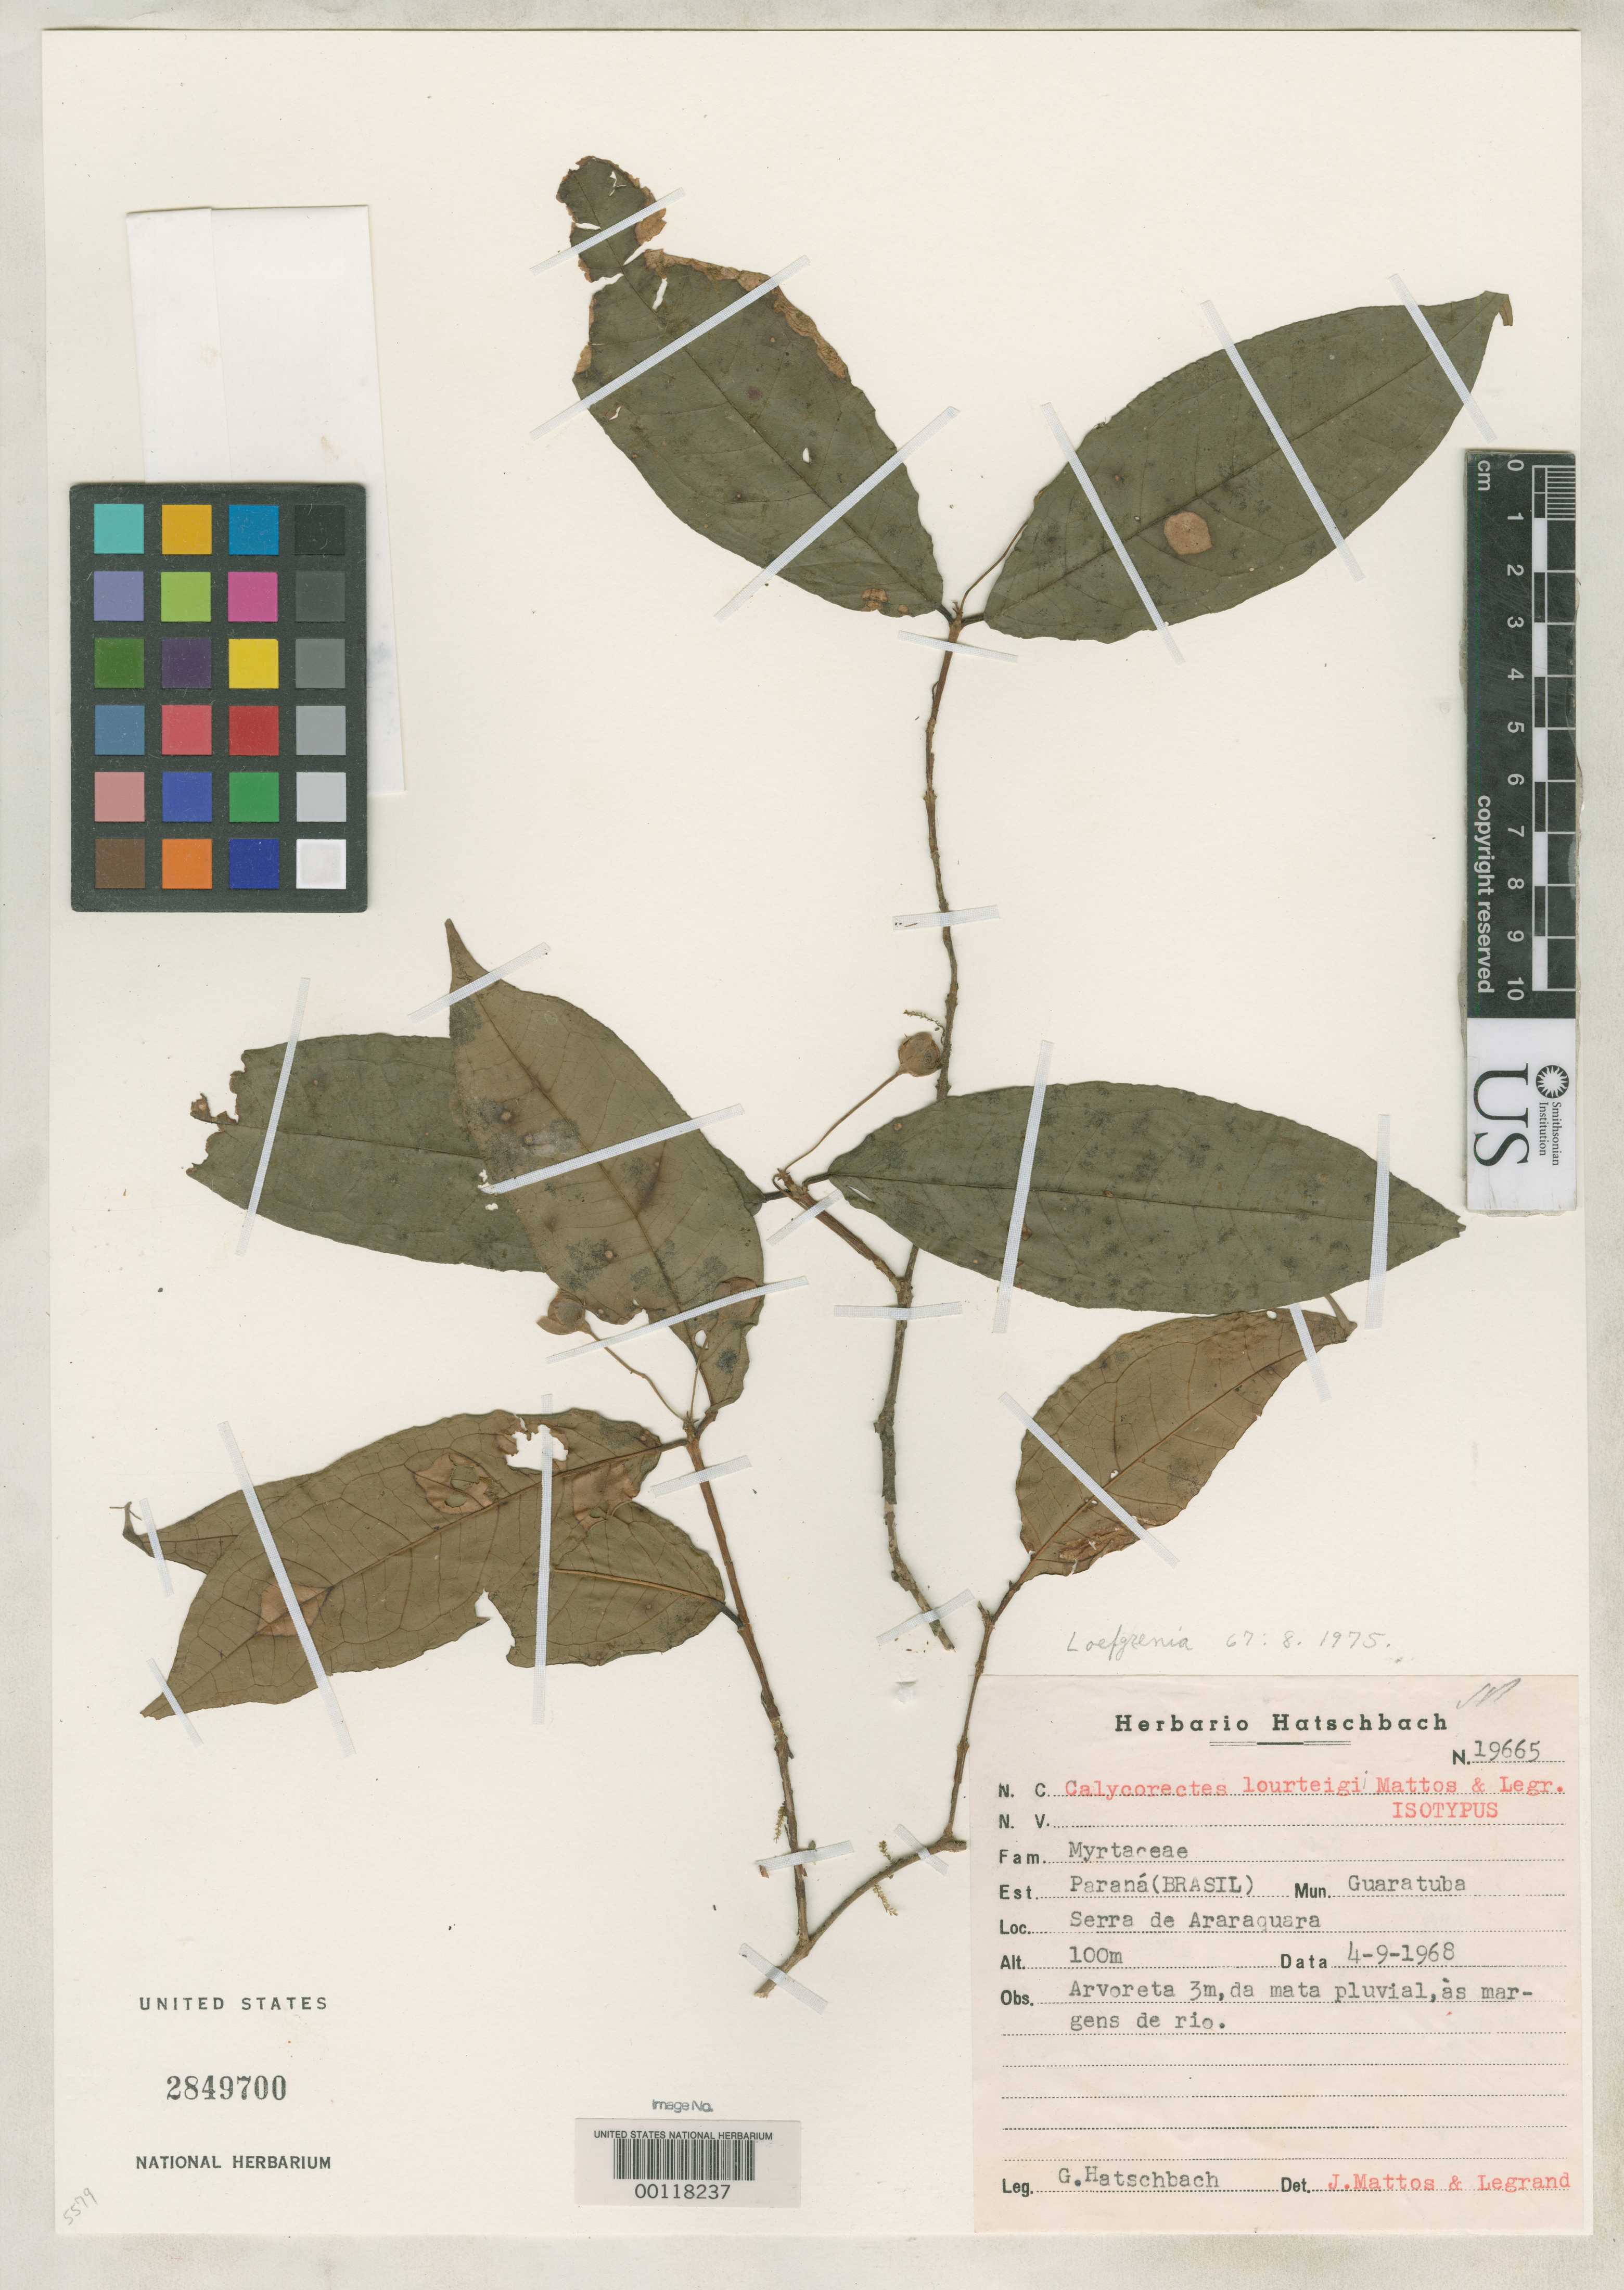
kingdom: Plantae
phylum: Tracheophyta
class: Magnoliopsida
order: Myrtales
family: Myrtaceae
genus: Calycorectes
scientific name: Calycorectes lourteigii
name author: Mattos & D. Legrand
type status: Isotype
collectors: G. Hatschbach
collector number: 19665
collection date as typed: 04 Sep 1968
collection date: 1968-09-04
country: Brazil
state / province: Paraná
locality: Serra de Araraquara.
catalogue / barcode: US 2849700